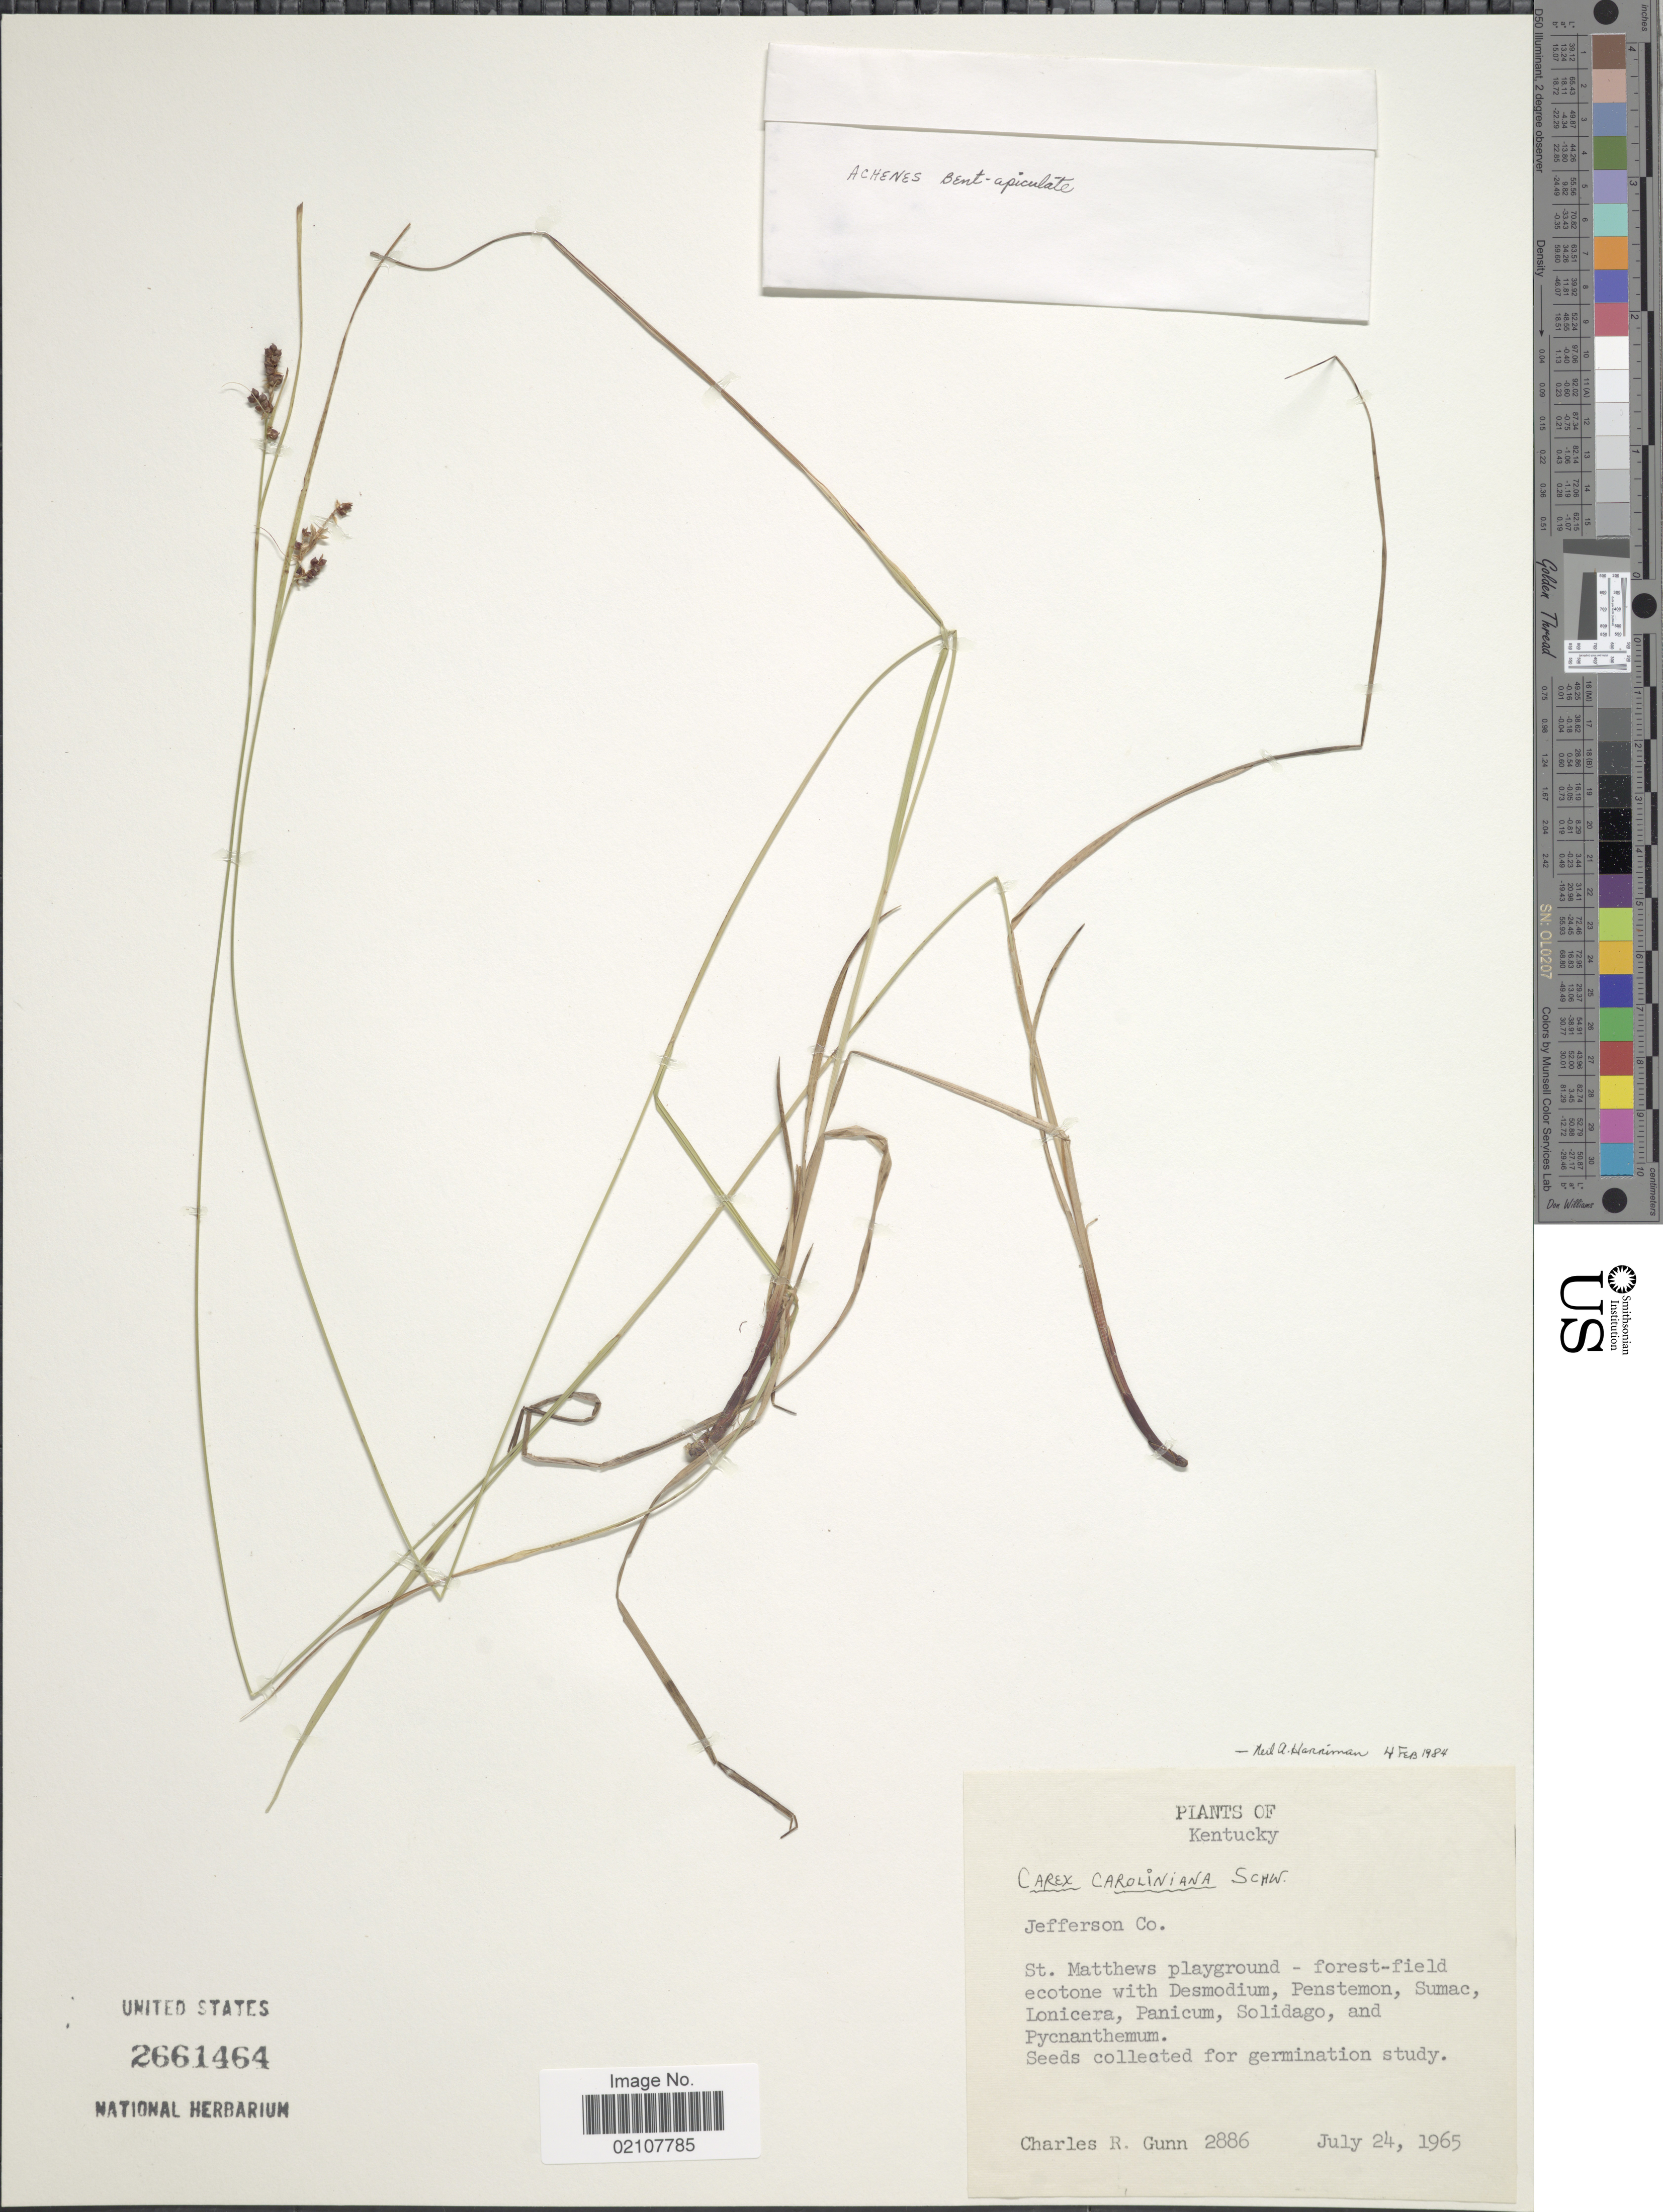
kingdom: Plantae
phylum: Tracheophyta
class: Liliopsida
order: Poales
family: Cyperaceae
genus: Carex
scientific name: Carex caroliniana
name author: Schwein.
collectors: C. R. Gunn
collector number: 2886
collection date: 1965-07-24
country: United States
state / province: Kentucky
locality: Jefferson Co, St Matthews playground - forest-field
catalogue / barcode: US 2661464